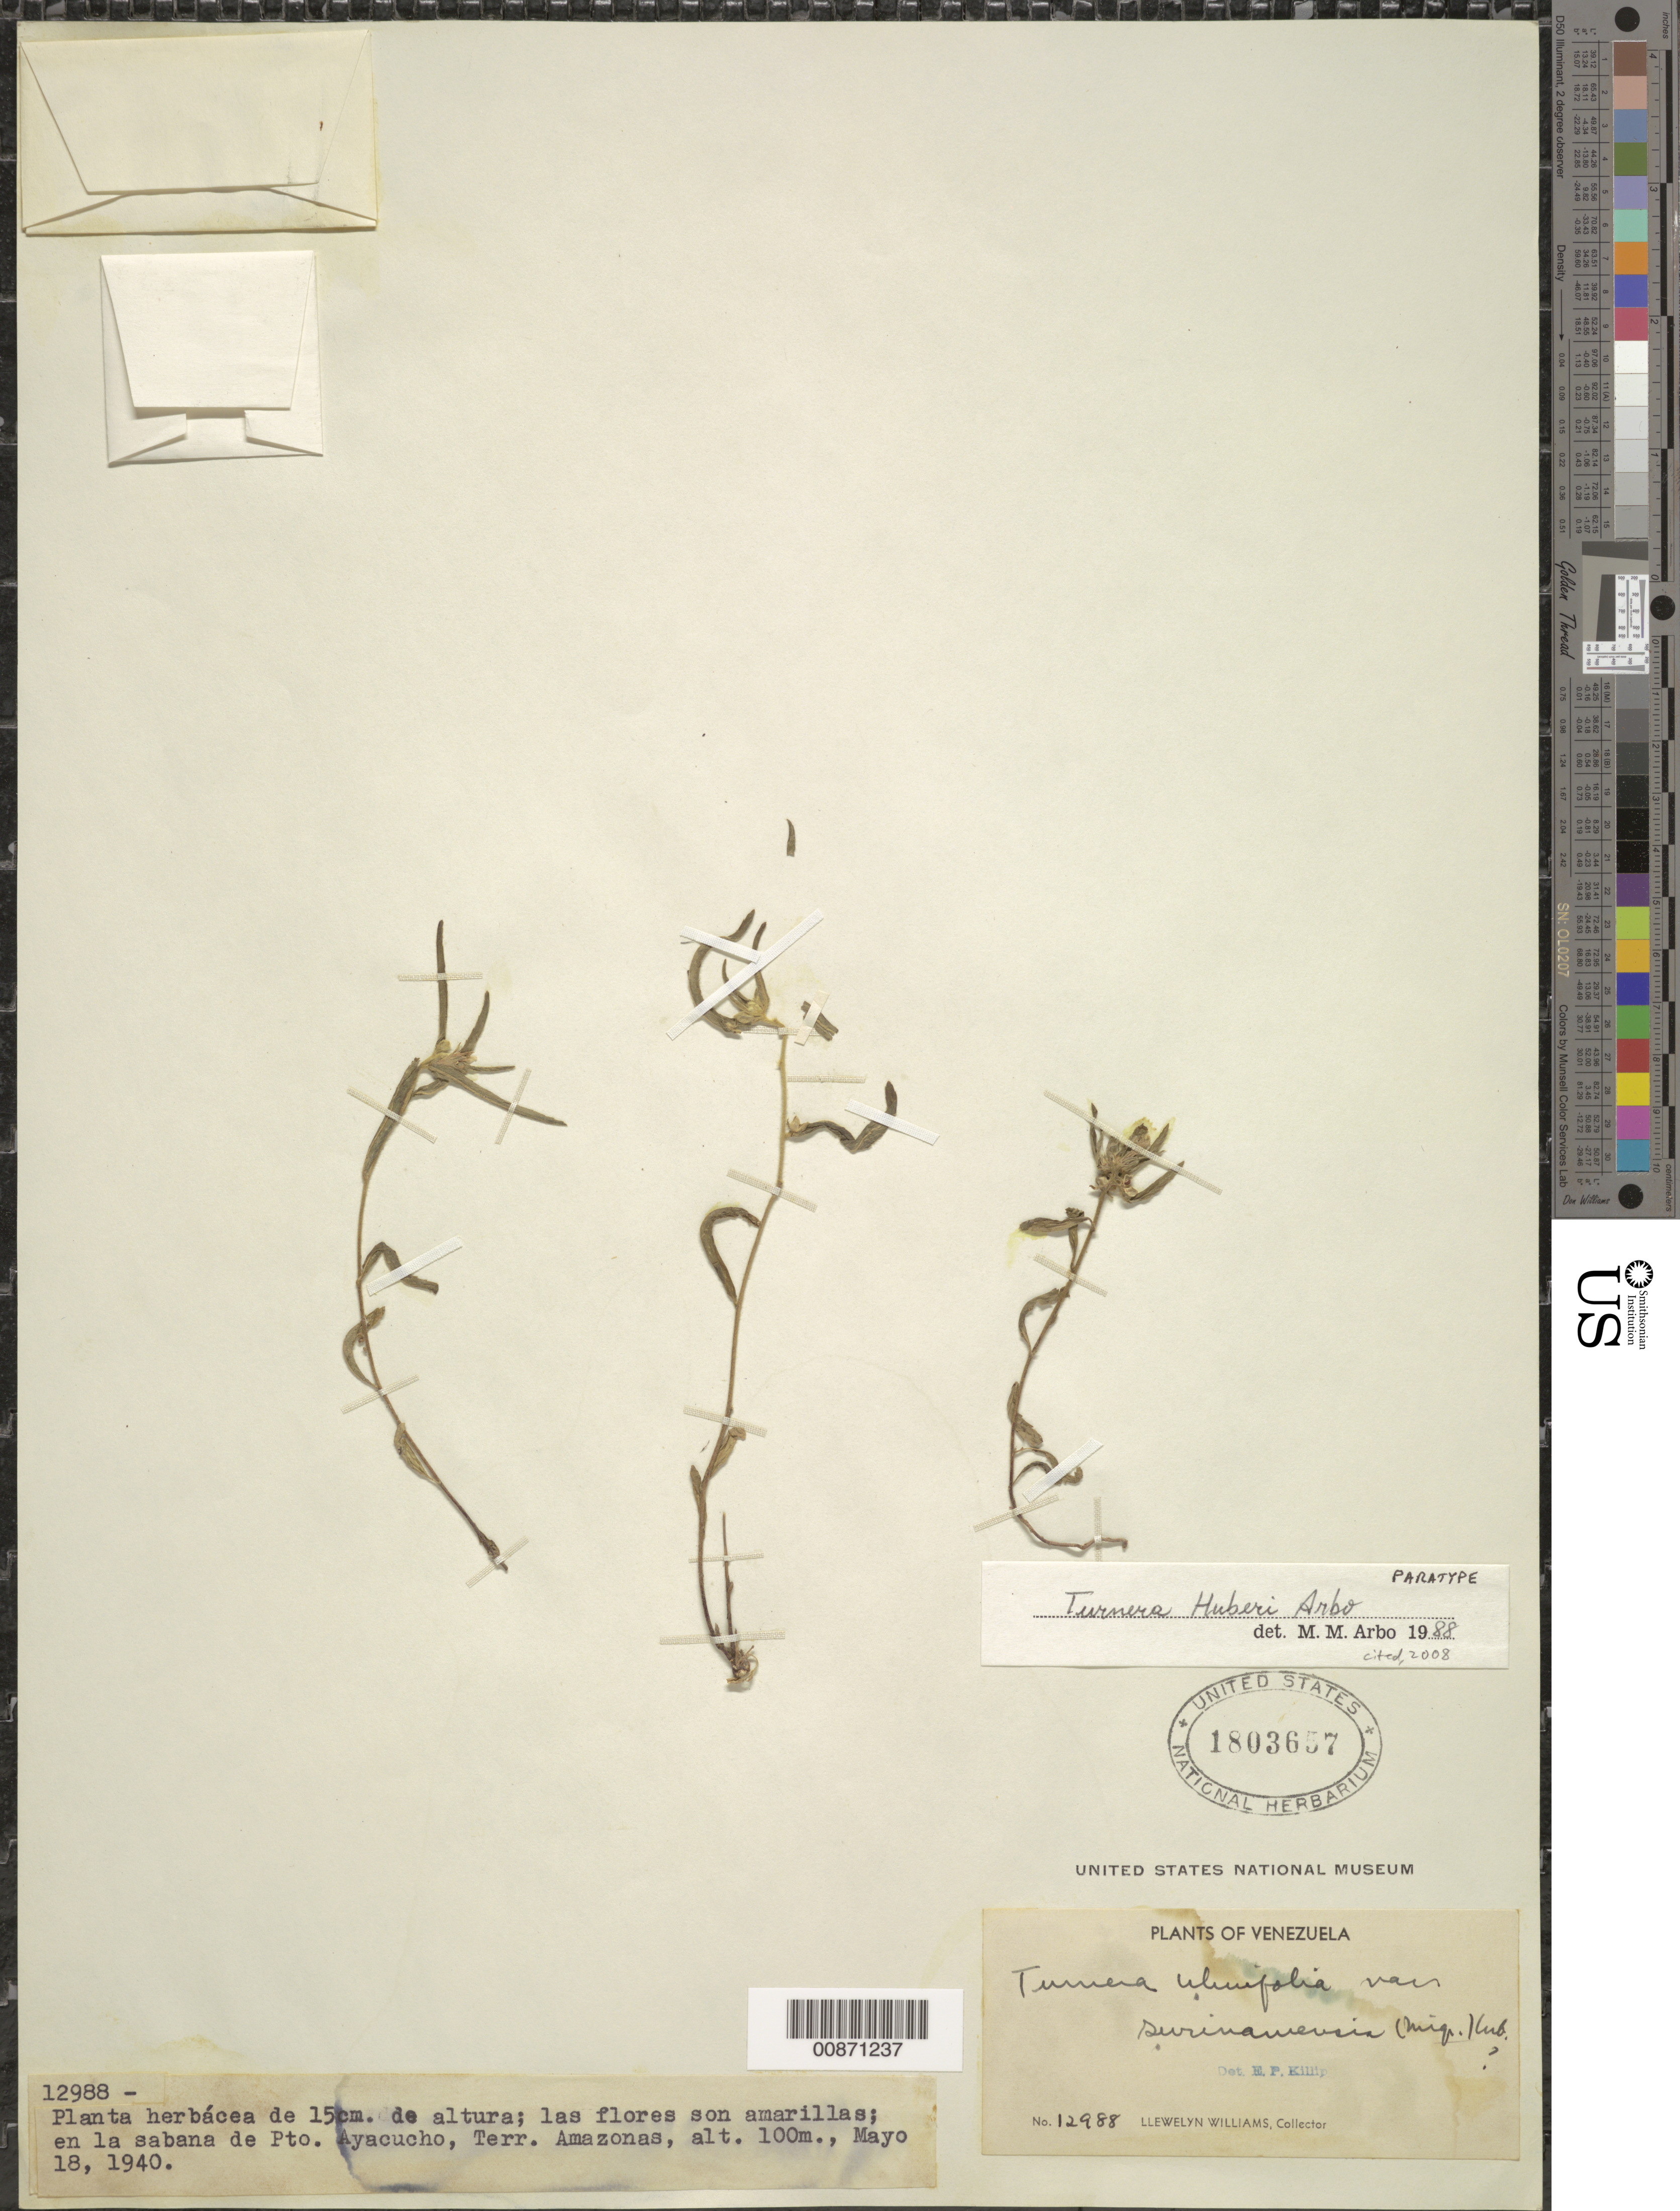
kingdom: Plantae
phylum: Tracheophyta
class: Magnoliopsida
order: Malpighiales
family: Turneraceae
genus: Turnera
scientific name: Turnera huberi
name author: Arbo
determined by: Arbo, M. M.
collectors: Ll. Williams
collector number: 12988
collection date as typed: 18-May-40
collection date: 1940-05-18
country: Venezuela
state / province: Amazonas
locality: Puerto Ayacucho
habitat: Savanna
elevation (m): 100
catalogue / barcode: US 1803657